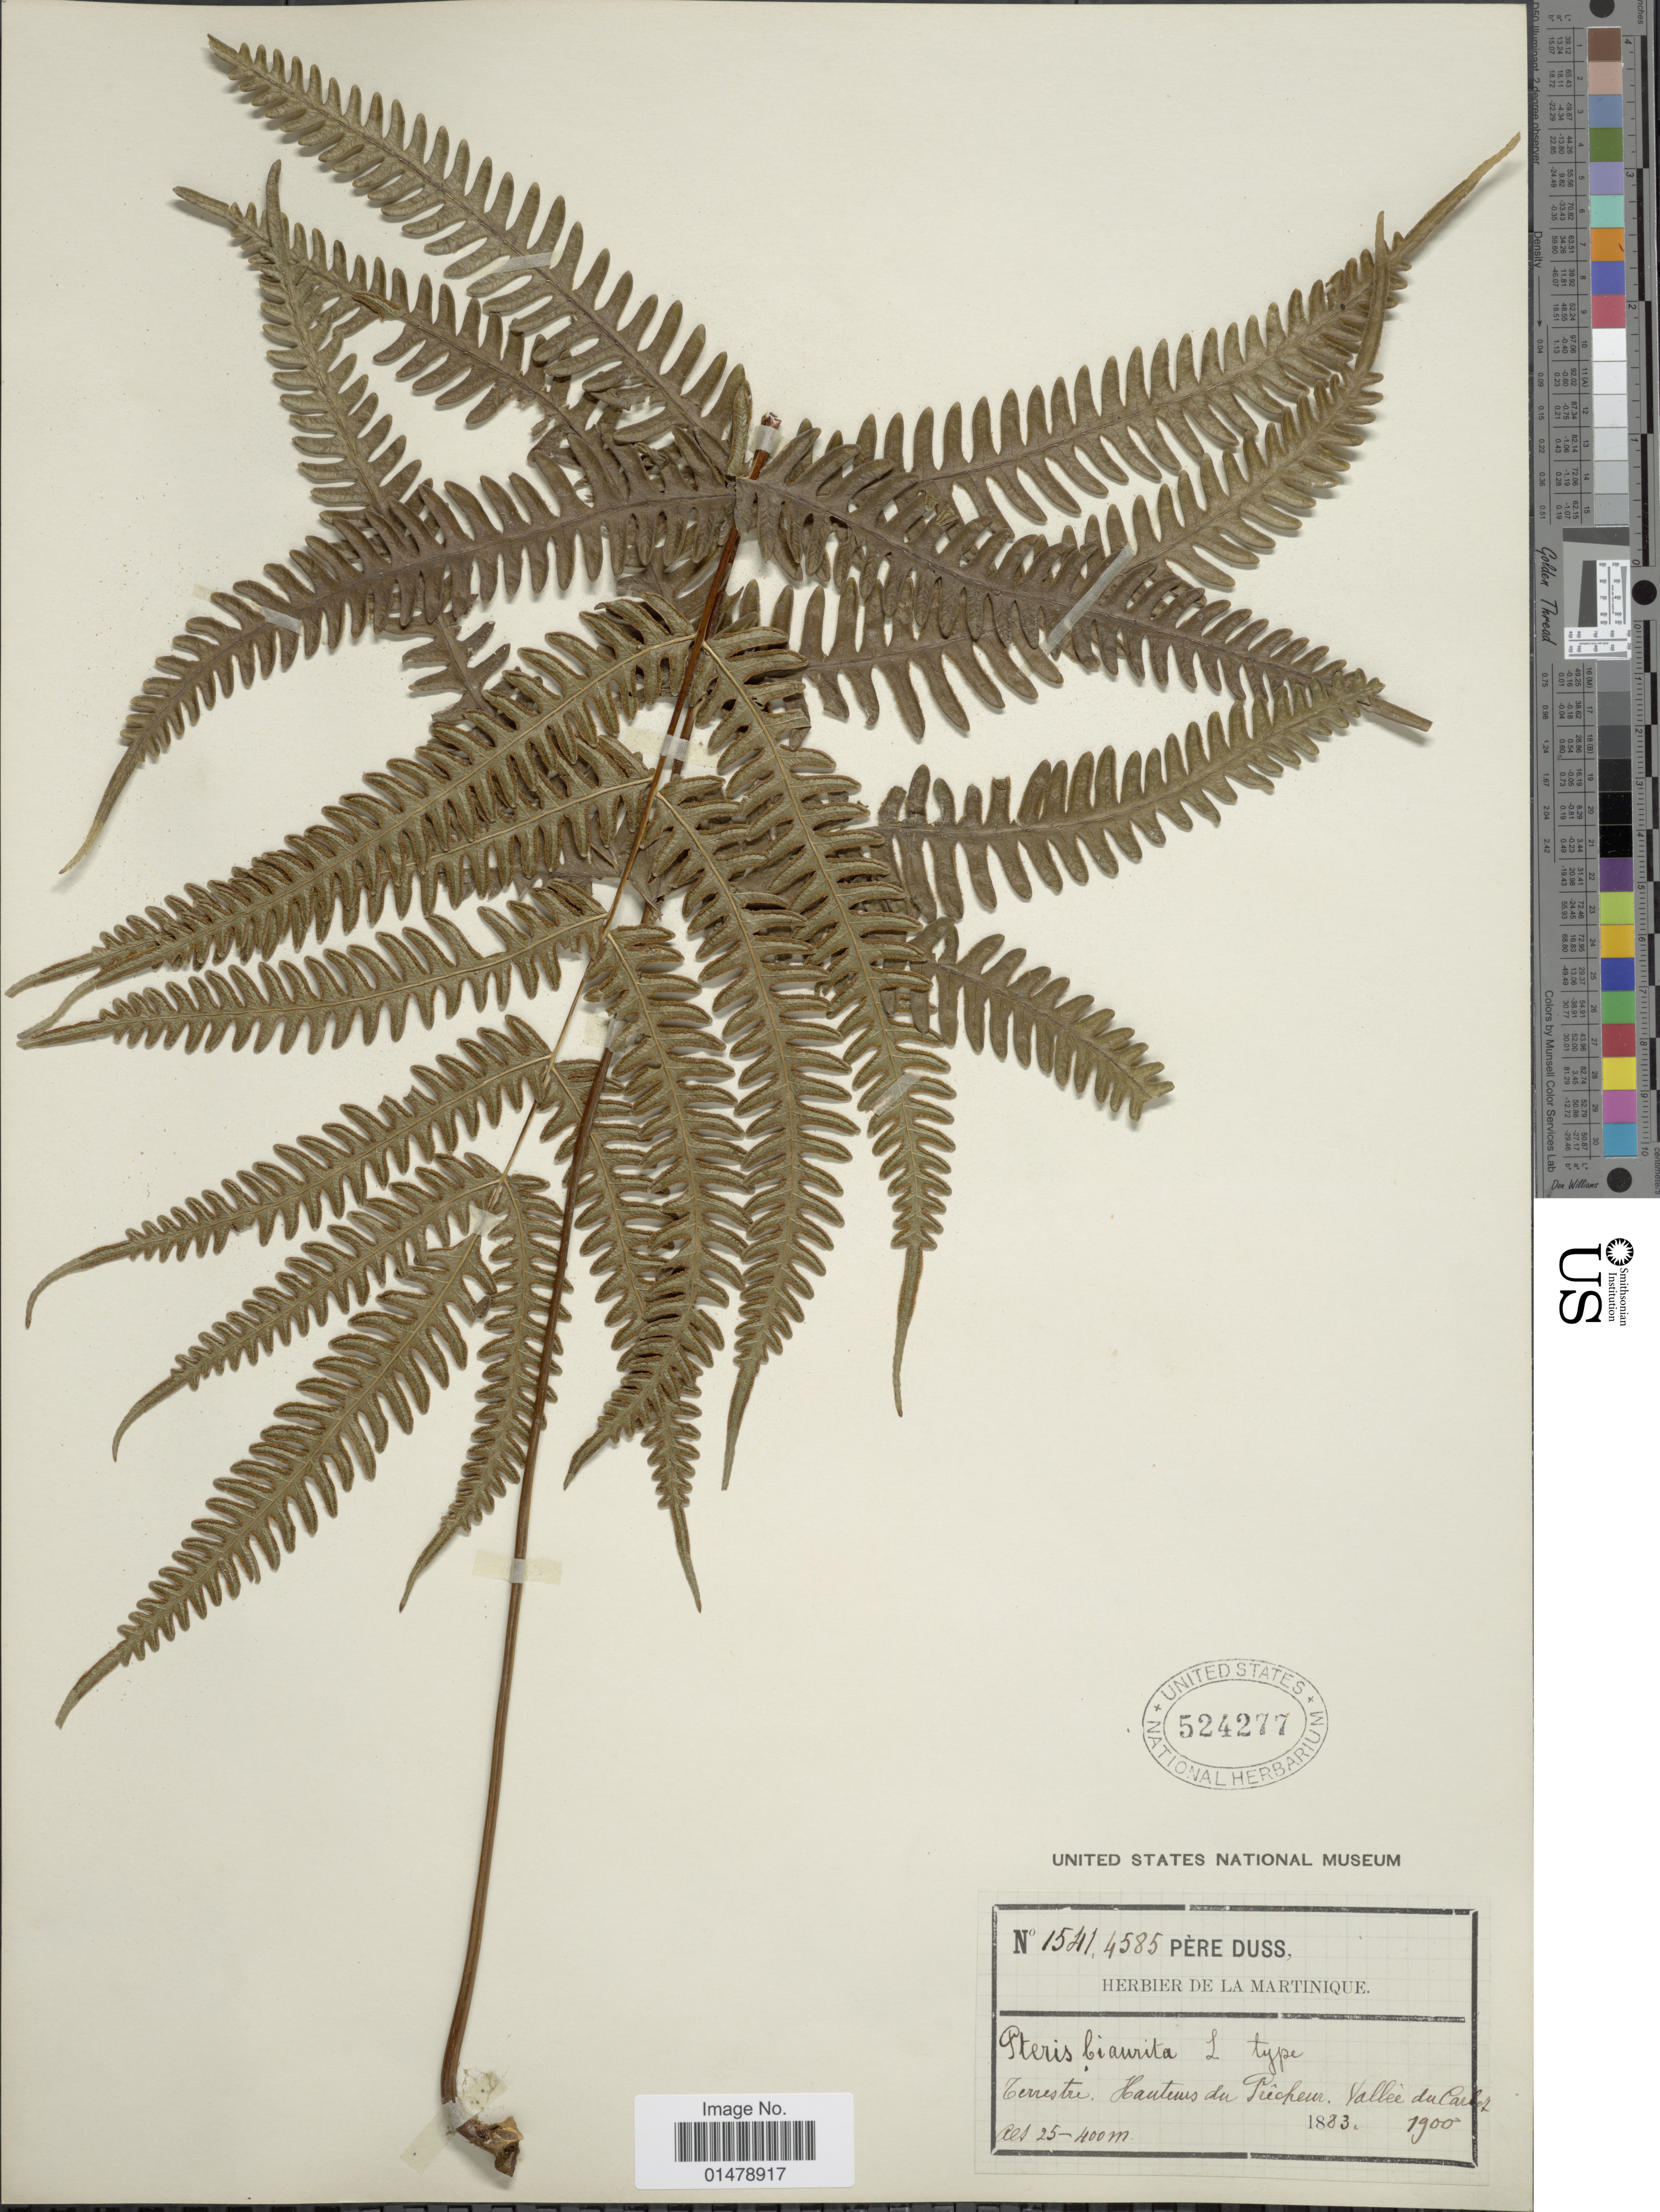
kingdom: Plantae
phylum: Tracheophyta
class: Polypodiopsida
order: Polypodiales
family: Pteridaceae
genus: Pteris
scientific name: Pteris quadriaurita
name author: Retz.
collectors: Père Duss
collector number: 1541/4585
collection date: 1883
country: Martinique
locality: Terrestre. Hauteurs du Prêcheur. Vallee du Carbet.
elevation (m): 25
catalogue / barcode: US 524277